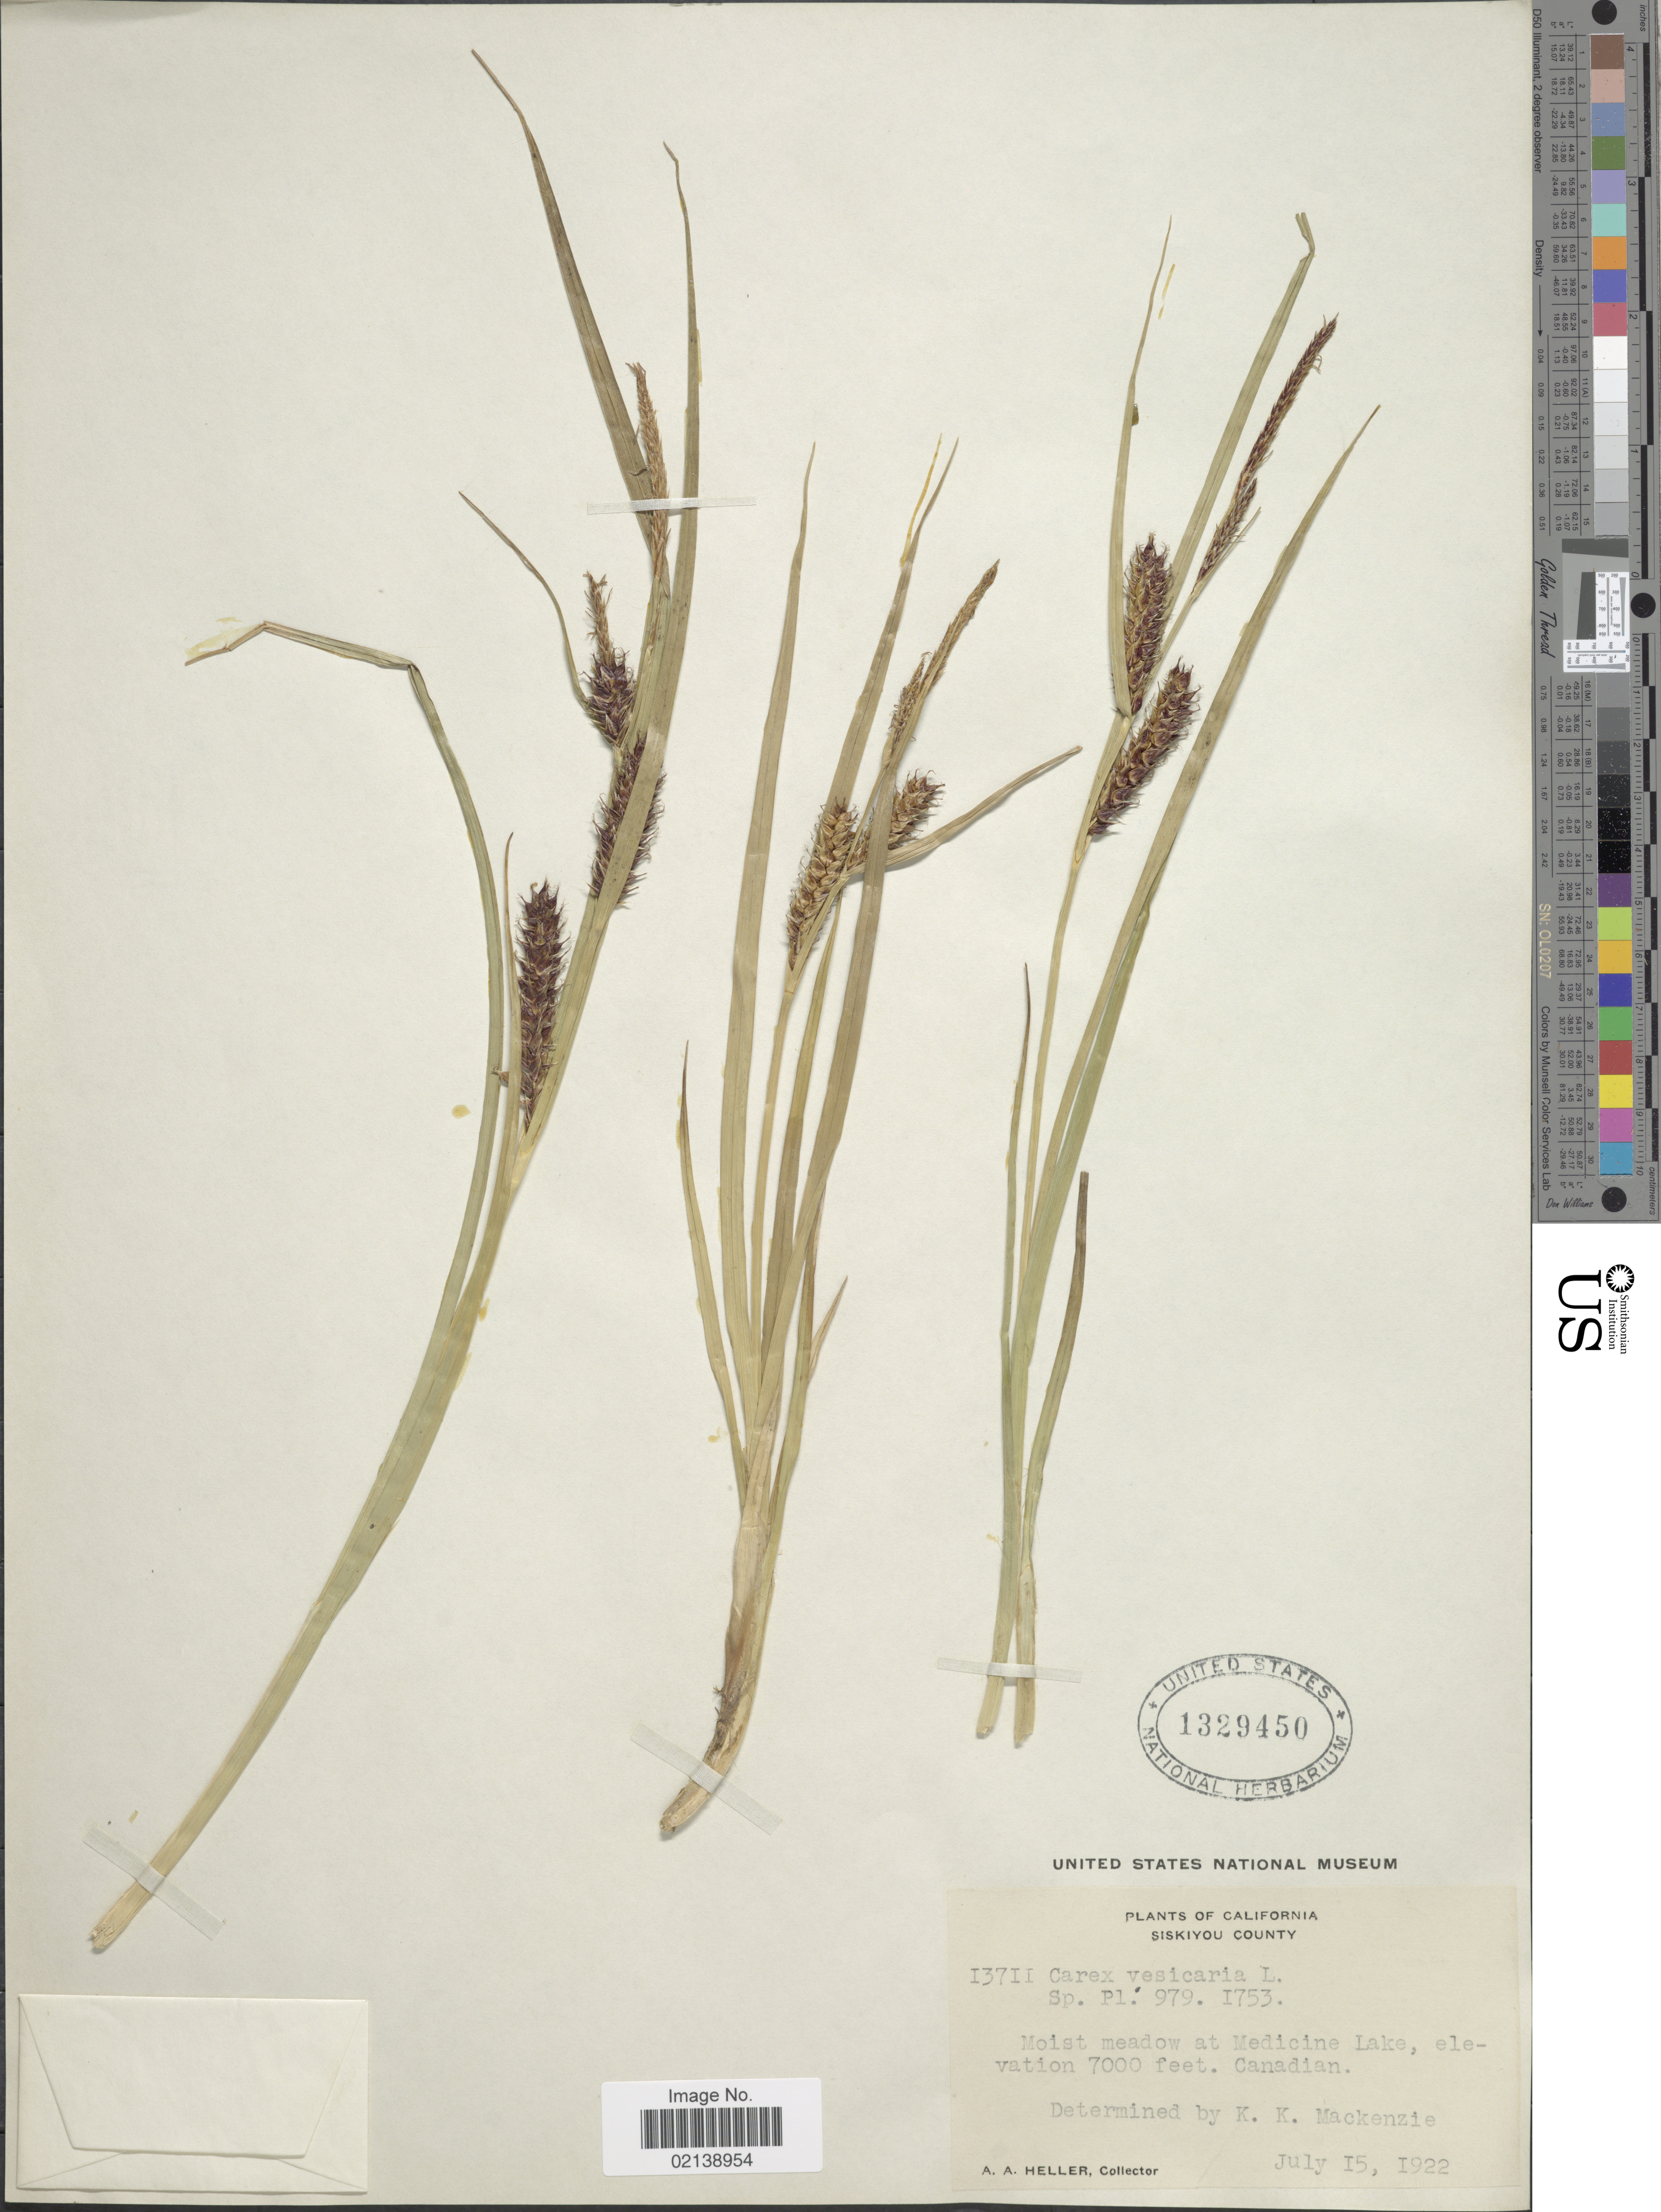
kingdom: Plantae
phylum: Tracheophyta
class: Liliopsida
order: Poales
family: Cyperaceae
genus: Carex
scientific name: Carex vesicaria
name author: L.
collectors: A. A. Heller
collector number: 13711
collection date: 1922-07-15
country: United States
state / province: California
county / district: Siskiyou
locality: Siskiyou County, Moist meadow at Medicine Lake,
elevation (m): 2134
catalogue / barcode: US 1329450